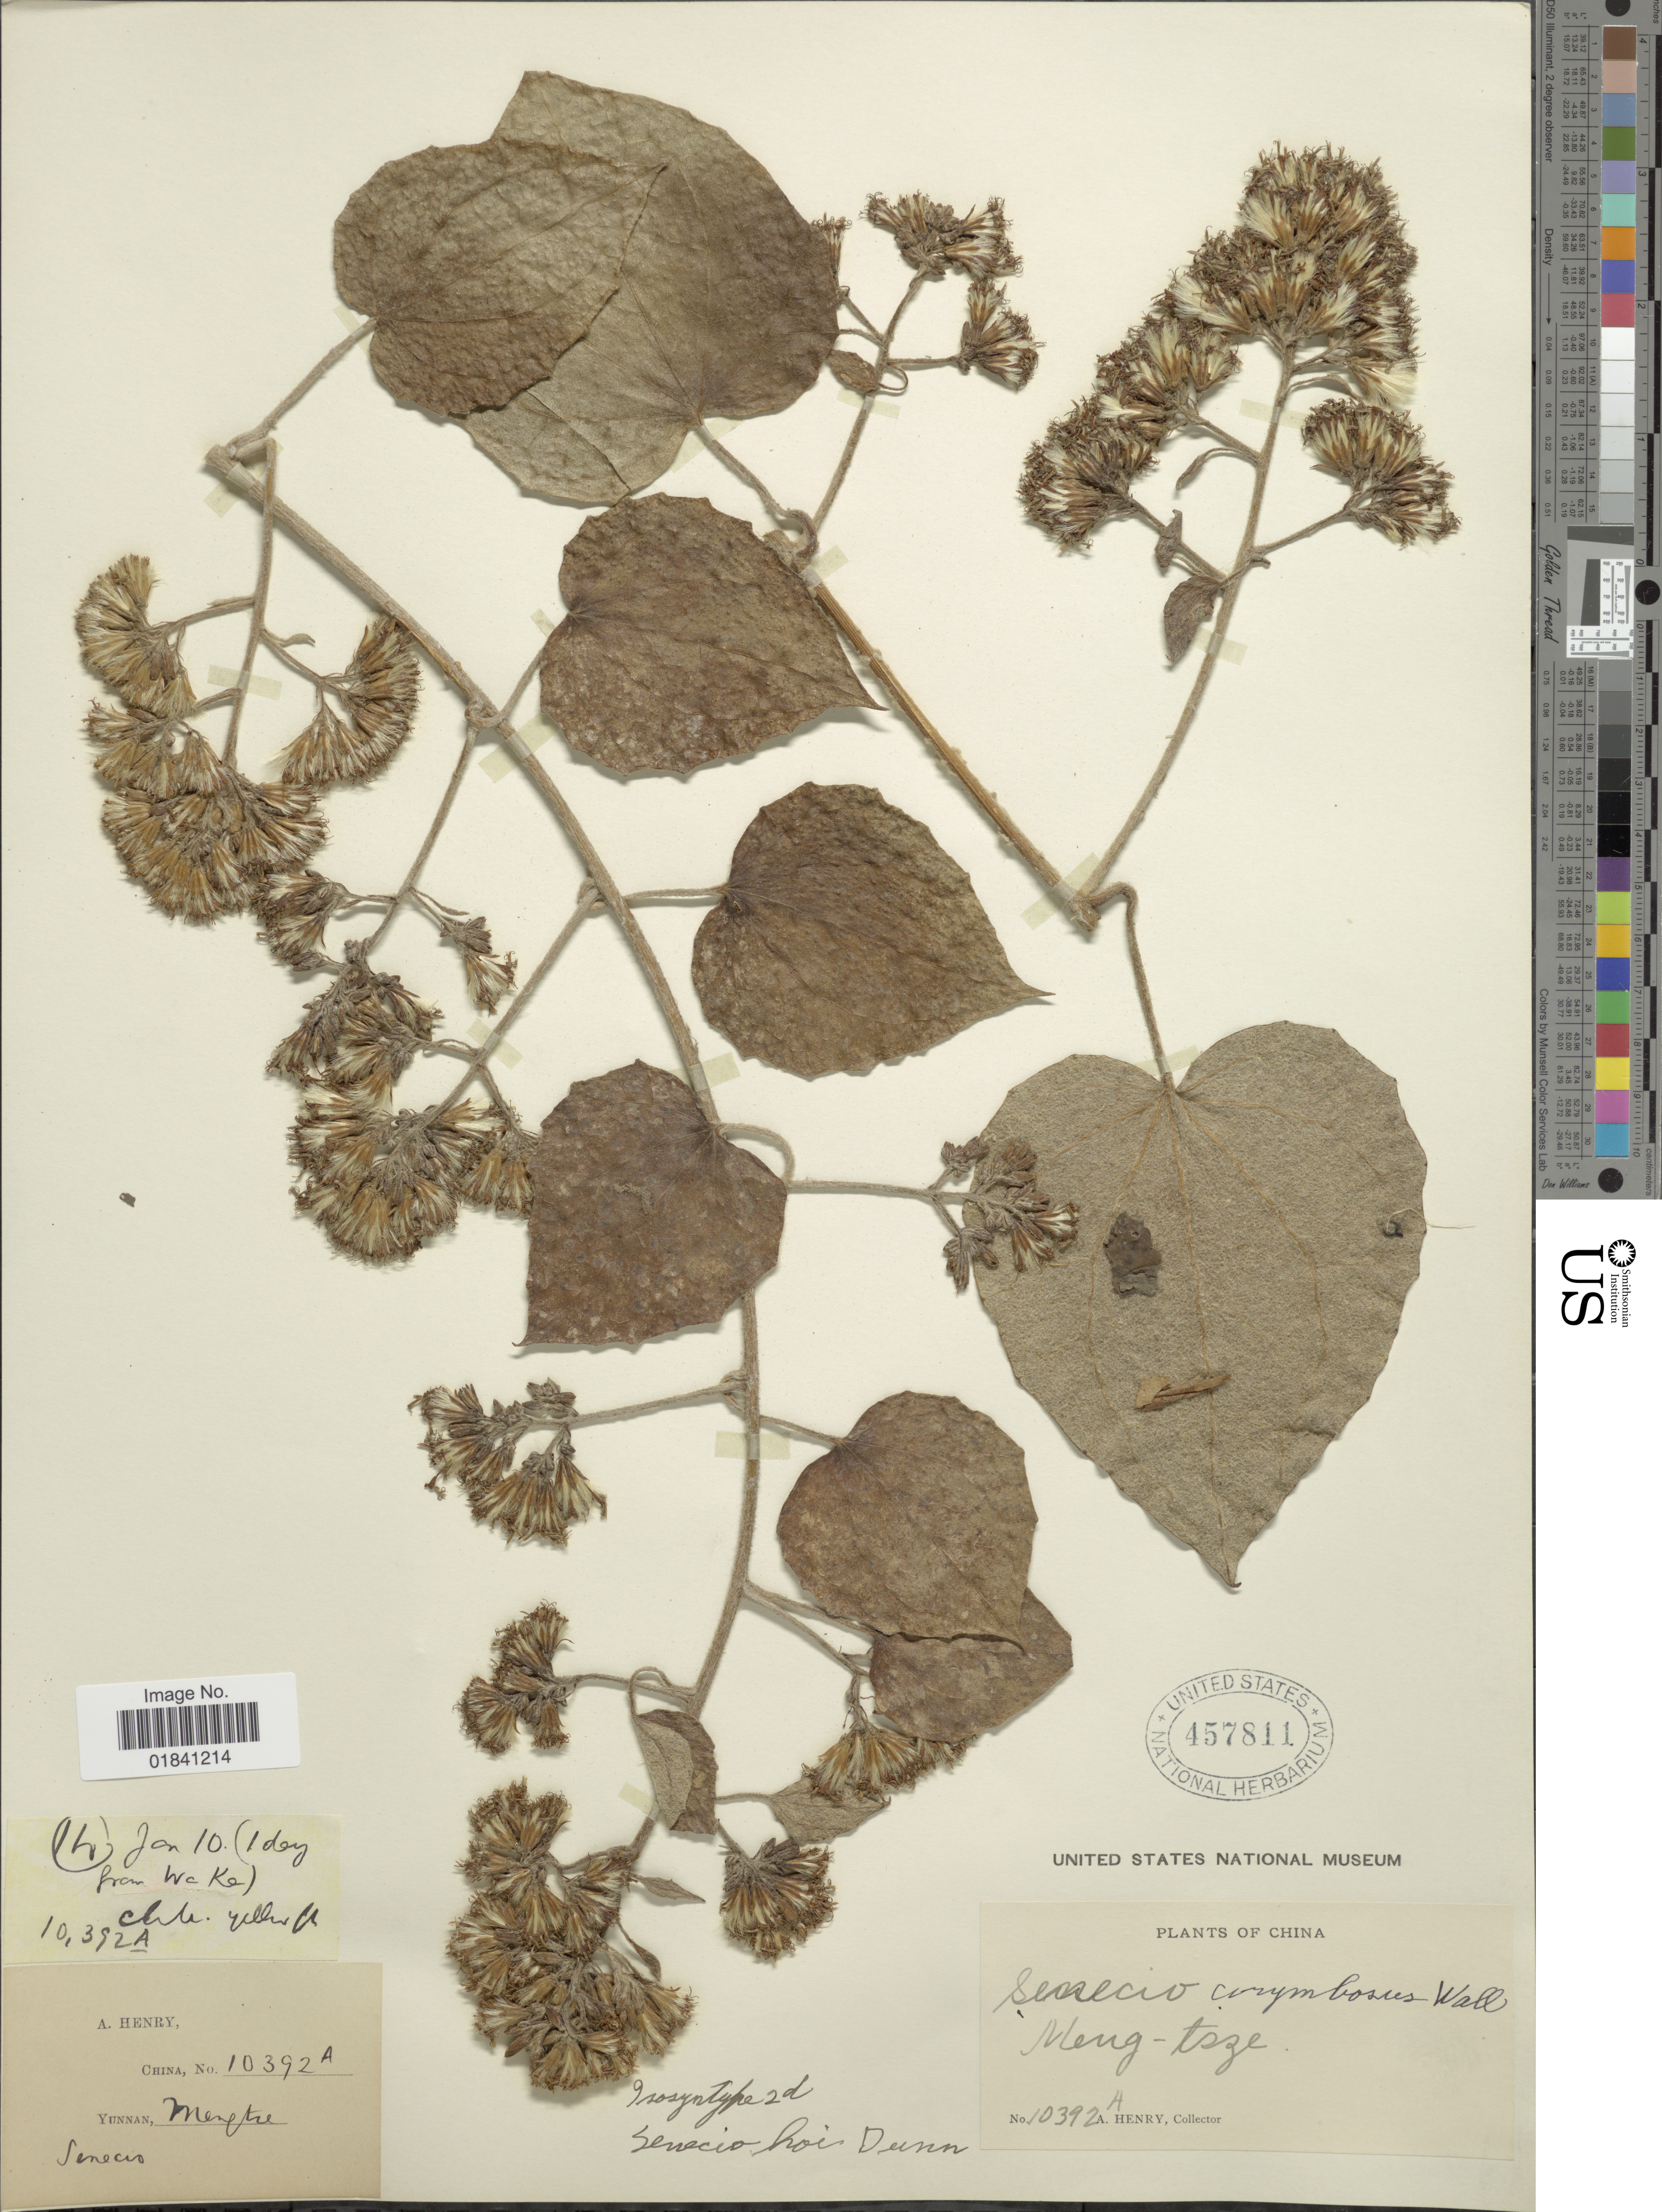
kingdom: Plantae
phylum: Tracheophyta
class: Magnoliopsida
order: Asterales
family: Asteraceae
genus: Cissampelopsis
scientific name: Cissampelopsis volubilis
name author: (Blume) Miq.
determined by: Ren, C.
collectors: A. Henry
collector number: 10392 A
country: China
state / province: Yunnan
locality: Meng-tsze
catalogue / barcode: US 457811